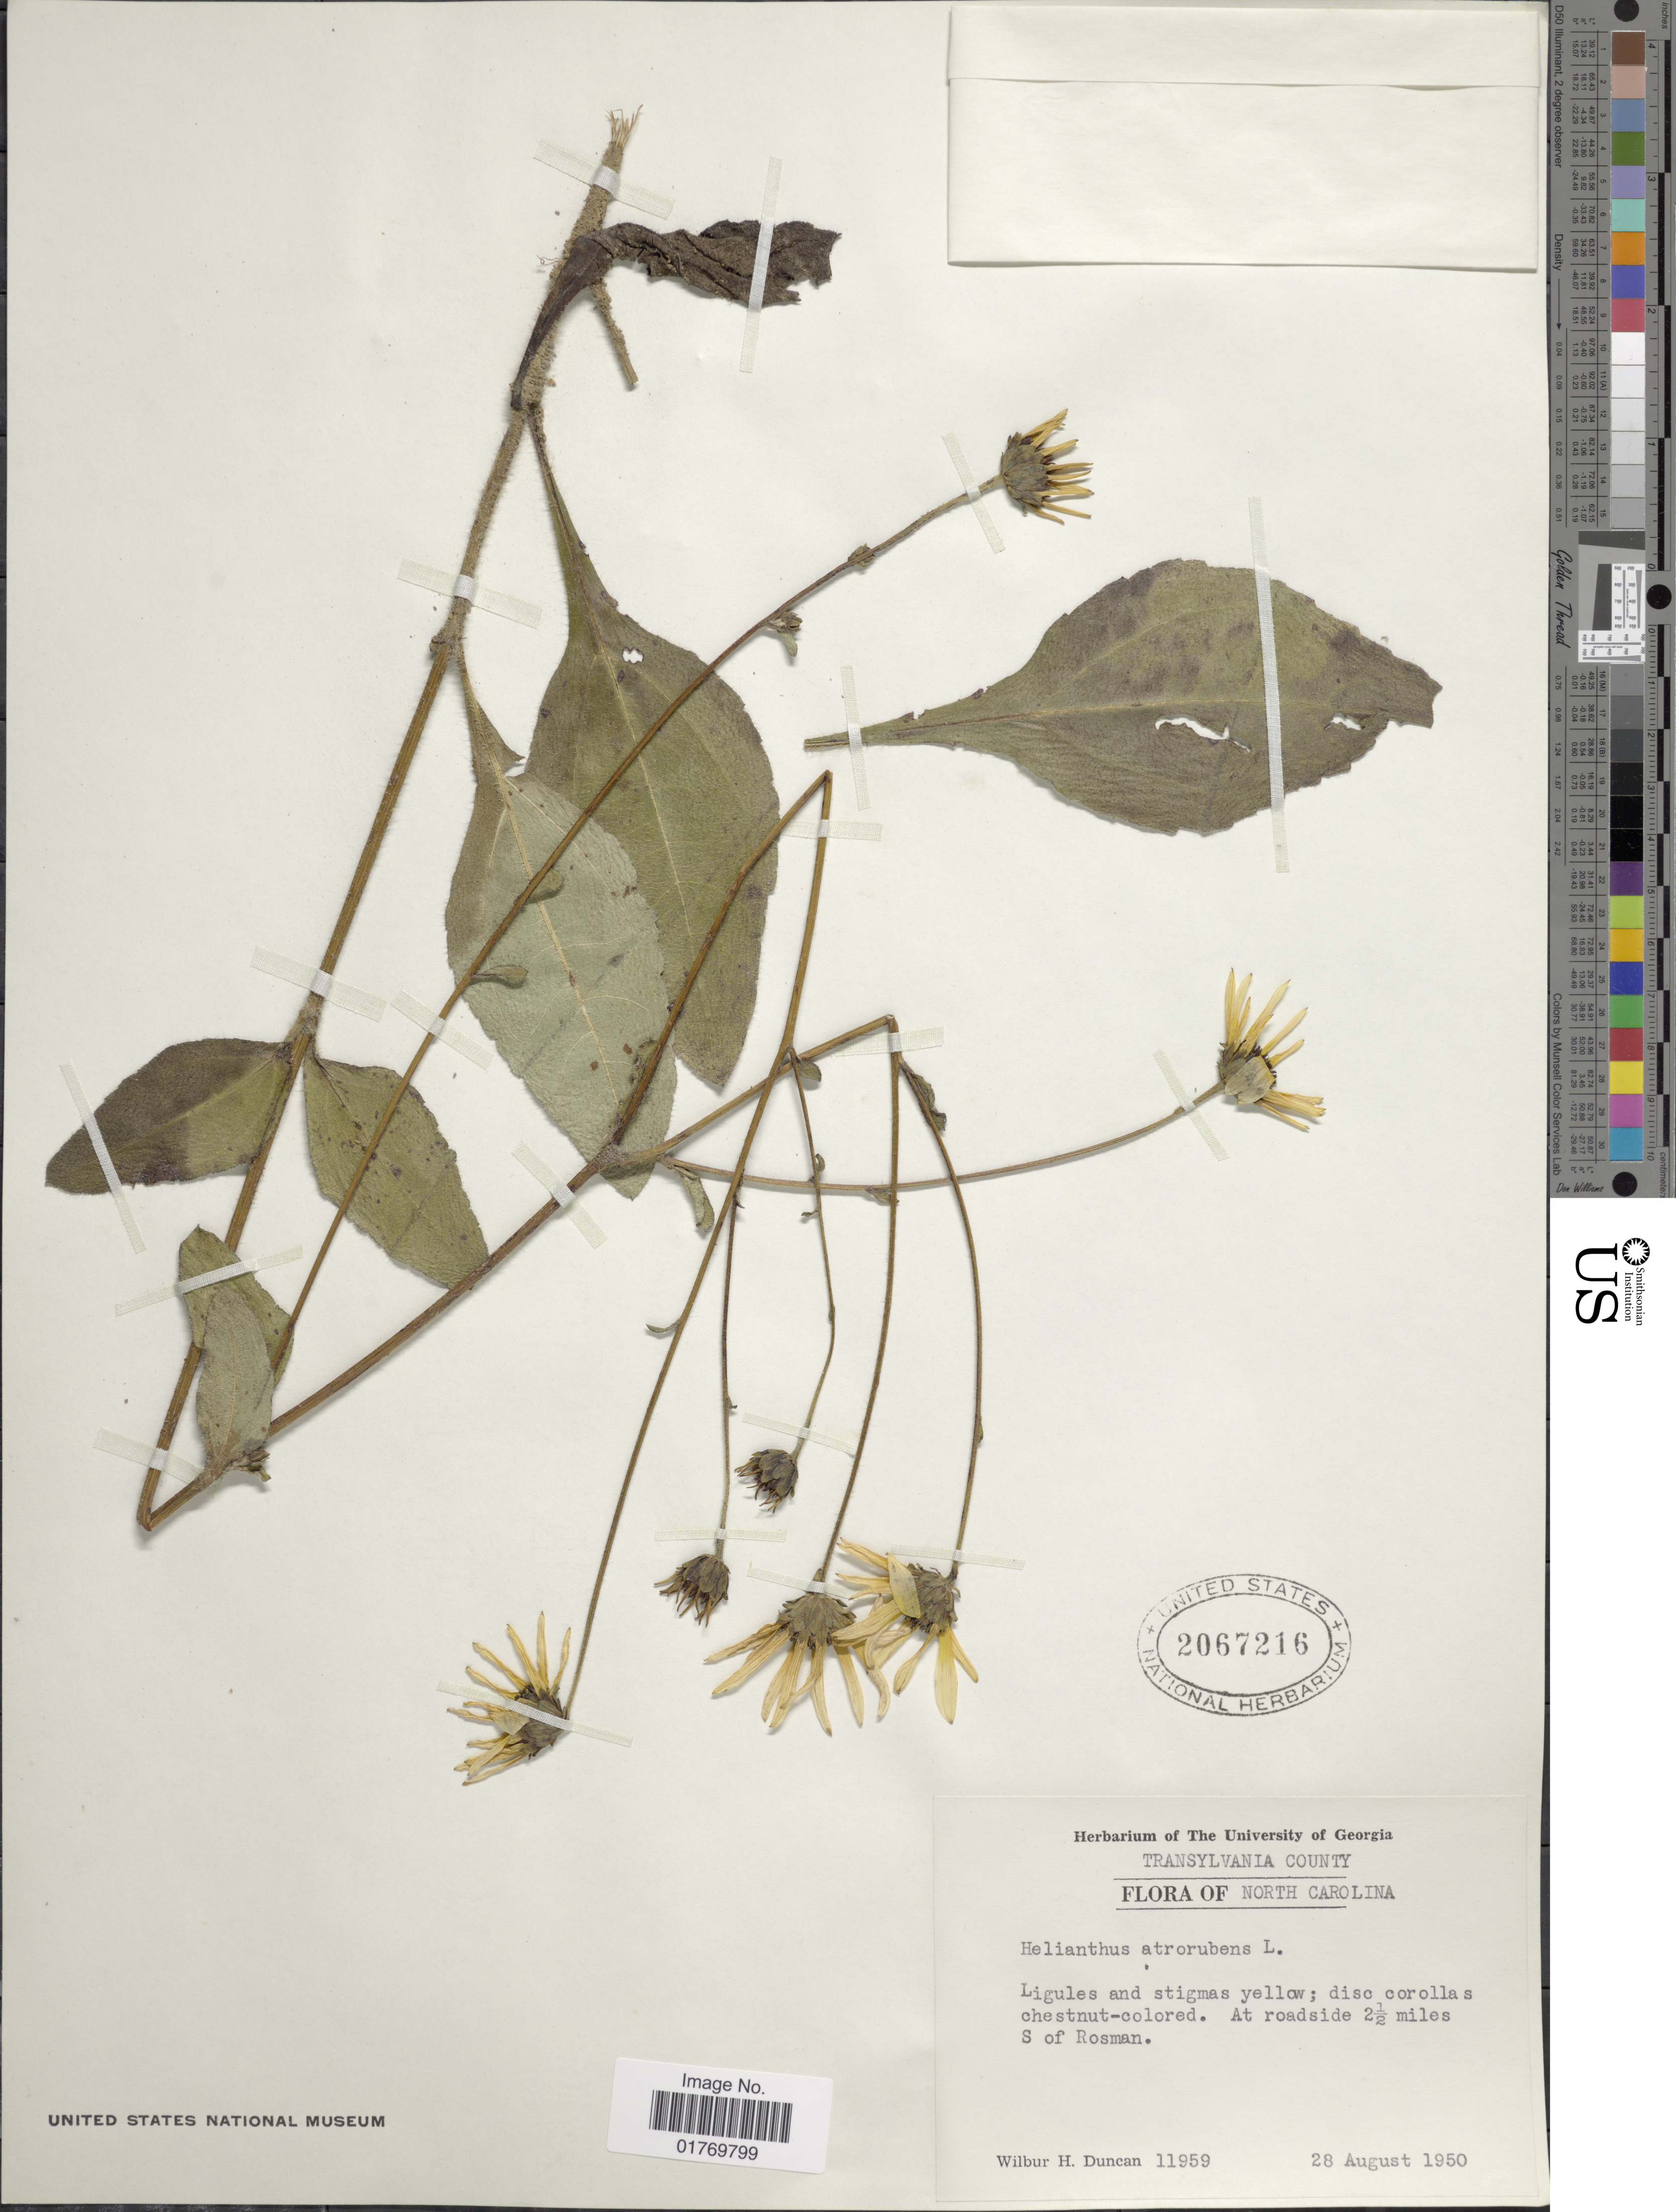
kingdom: Plantae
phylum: Tracheophyta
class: Magnoliopsida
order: Asterales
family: Asteraceae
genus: Helianthus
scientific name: Helianthus atrorubens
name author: L.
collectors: W. H. Duncan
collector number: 11959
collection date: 1950-08-28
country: United States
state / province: North Carolina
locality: Transylvania County, At roadside 2½ miles S of Rosman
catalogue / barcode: US 2067216